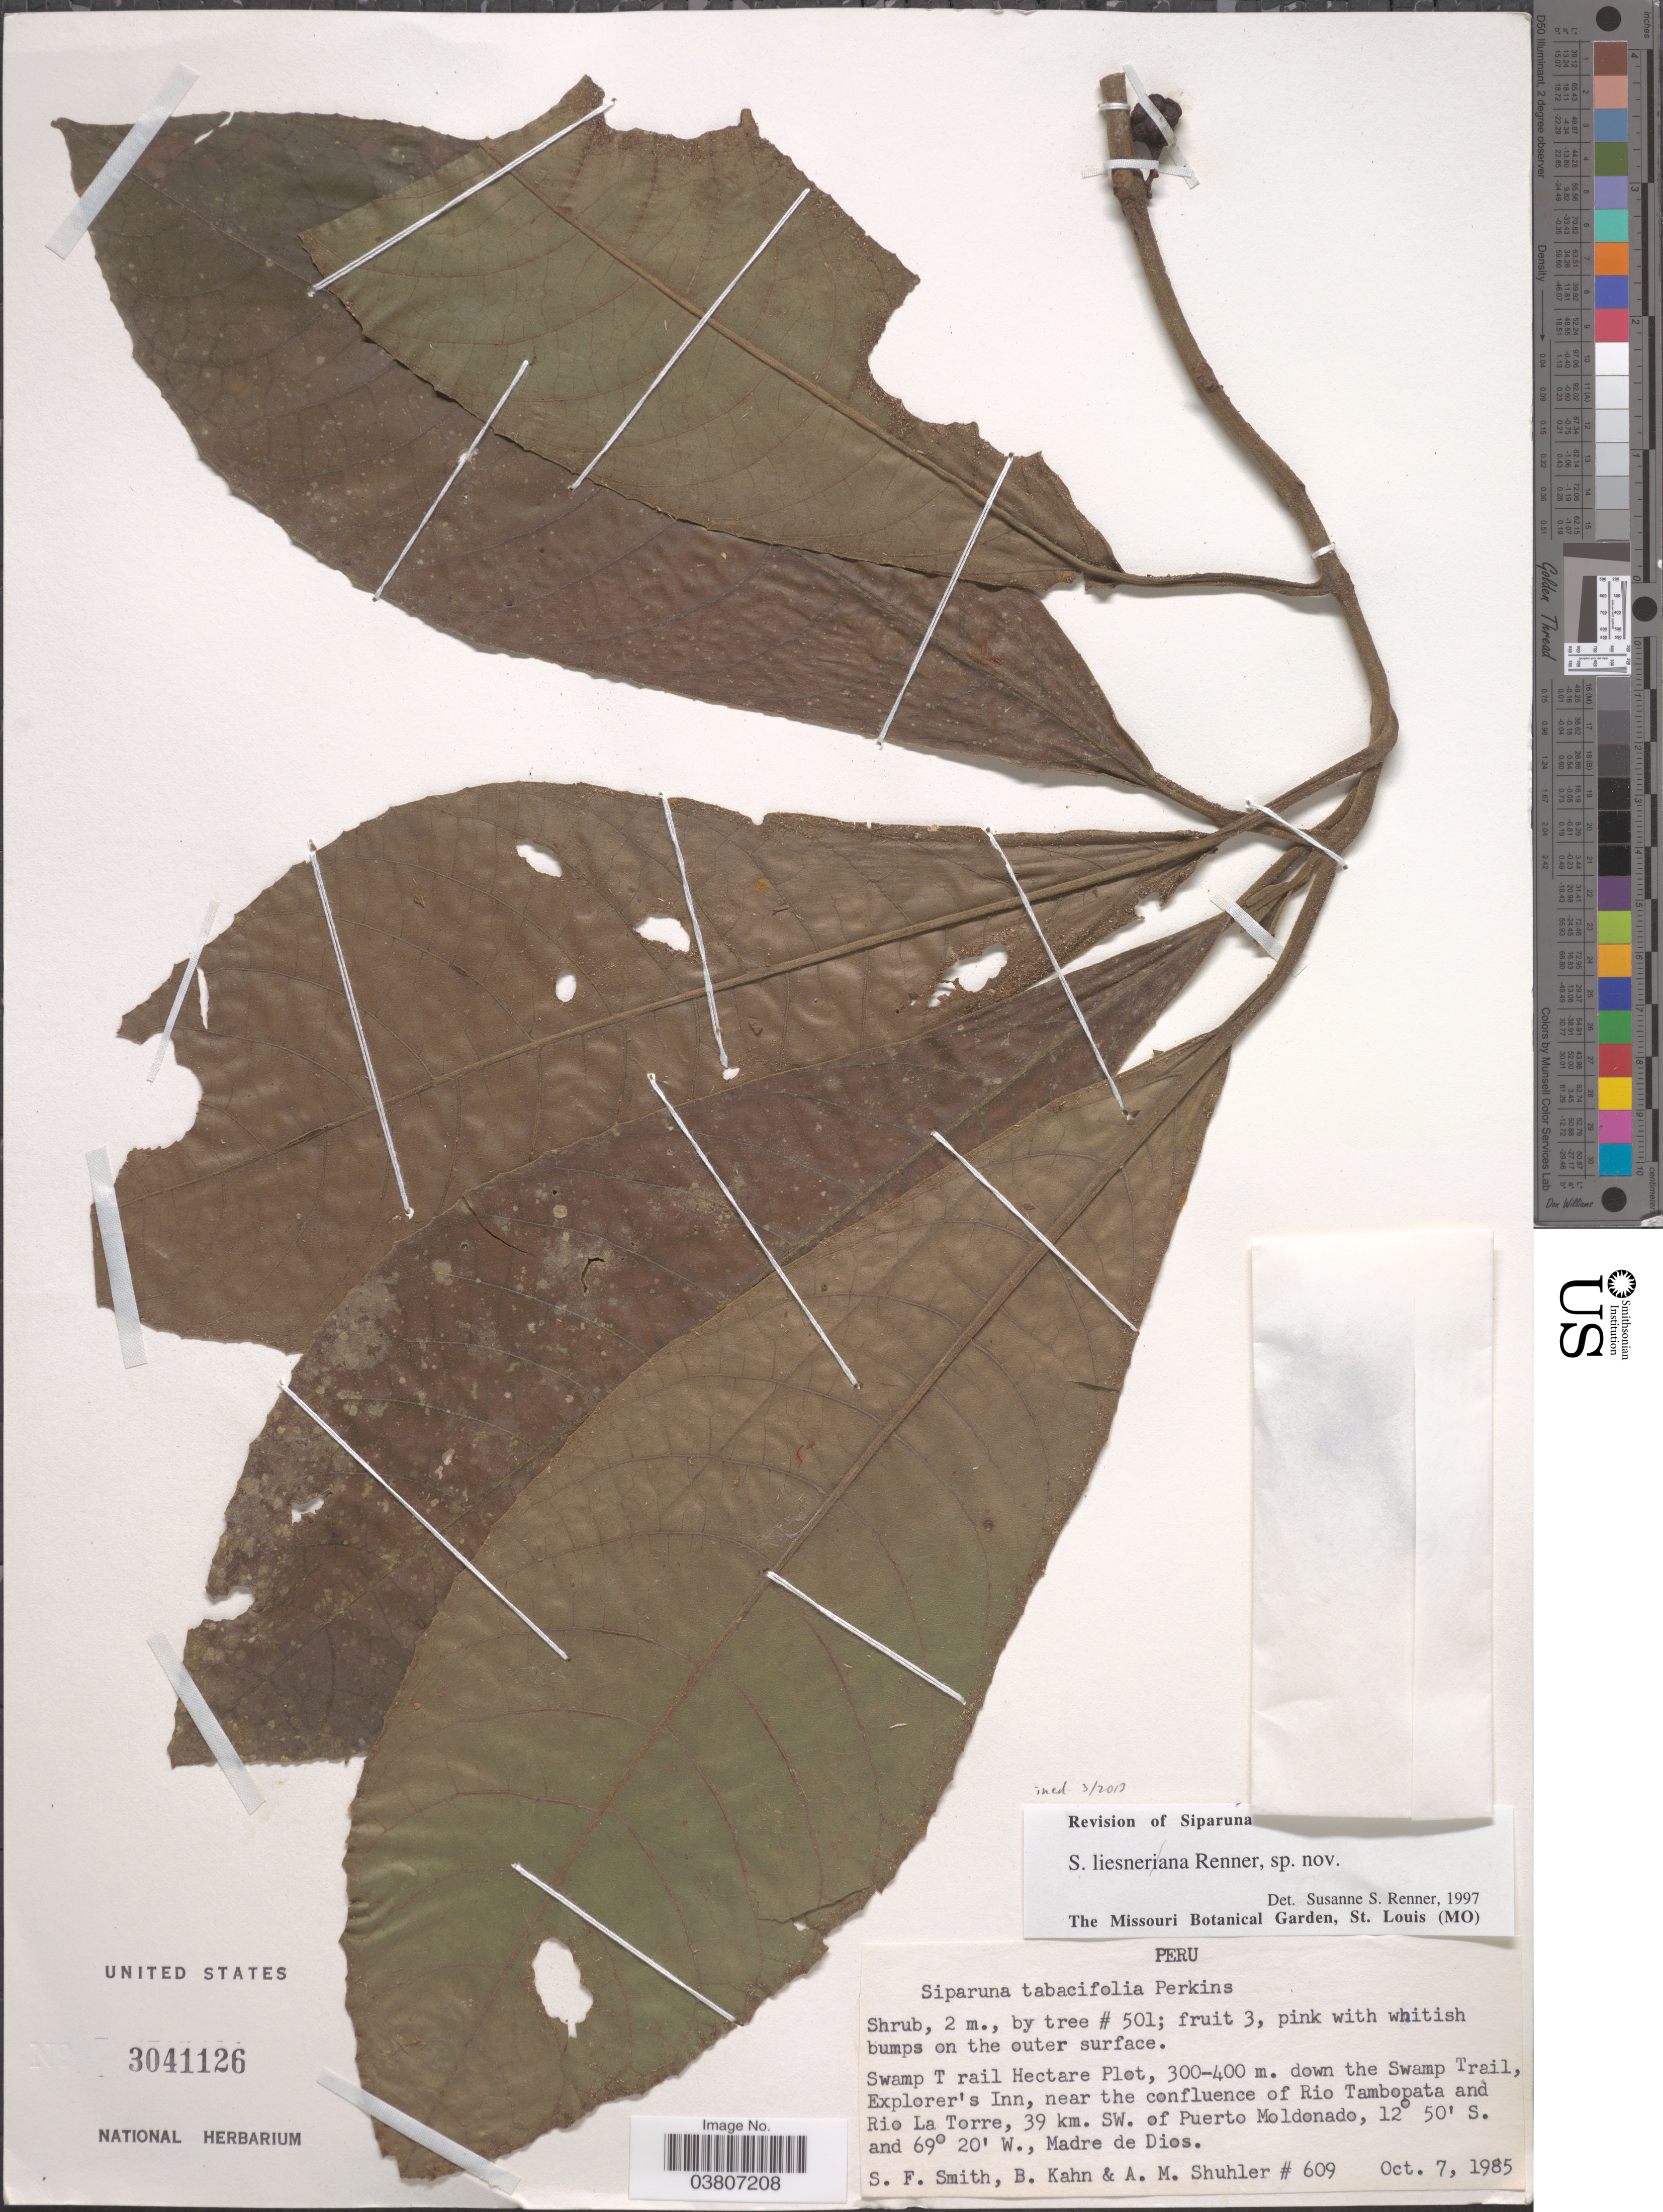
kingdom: Plantae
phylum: Tracheophyta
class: Magnoliopsida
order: Laurales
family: Siparunaceae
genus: Siparuna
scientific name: Siparuna liesneriana, ined 2020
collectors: S.F. Smith, B. Kahn & A. Shuhler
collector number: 609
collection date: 1985-10-07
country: Peru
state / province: Madre de Dios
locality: Swamp T rail Hectare Plot, 300-400 down the Swamp Trail, Explorer's Inn, near the confluence of Rio Tambopata and Rio La Torre, 39 km. SW. of Puerto Moldonado.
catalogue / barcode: US 3041126